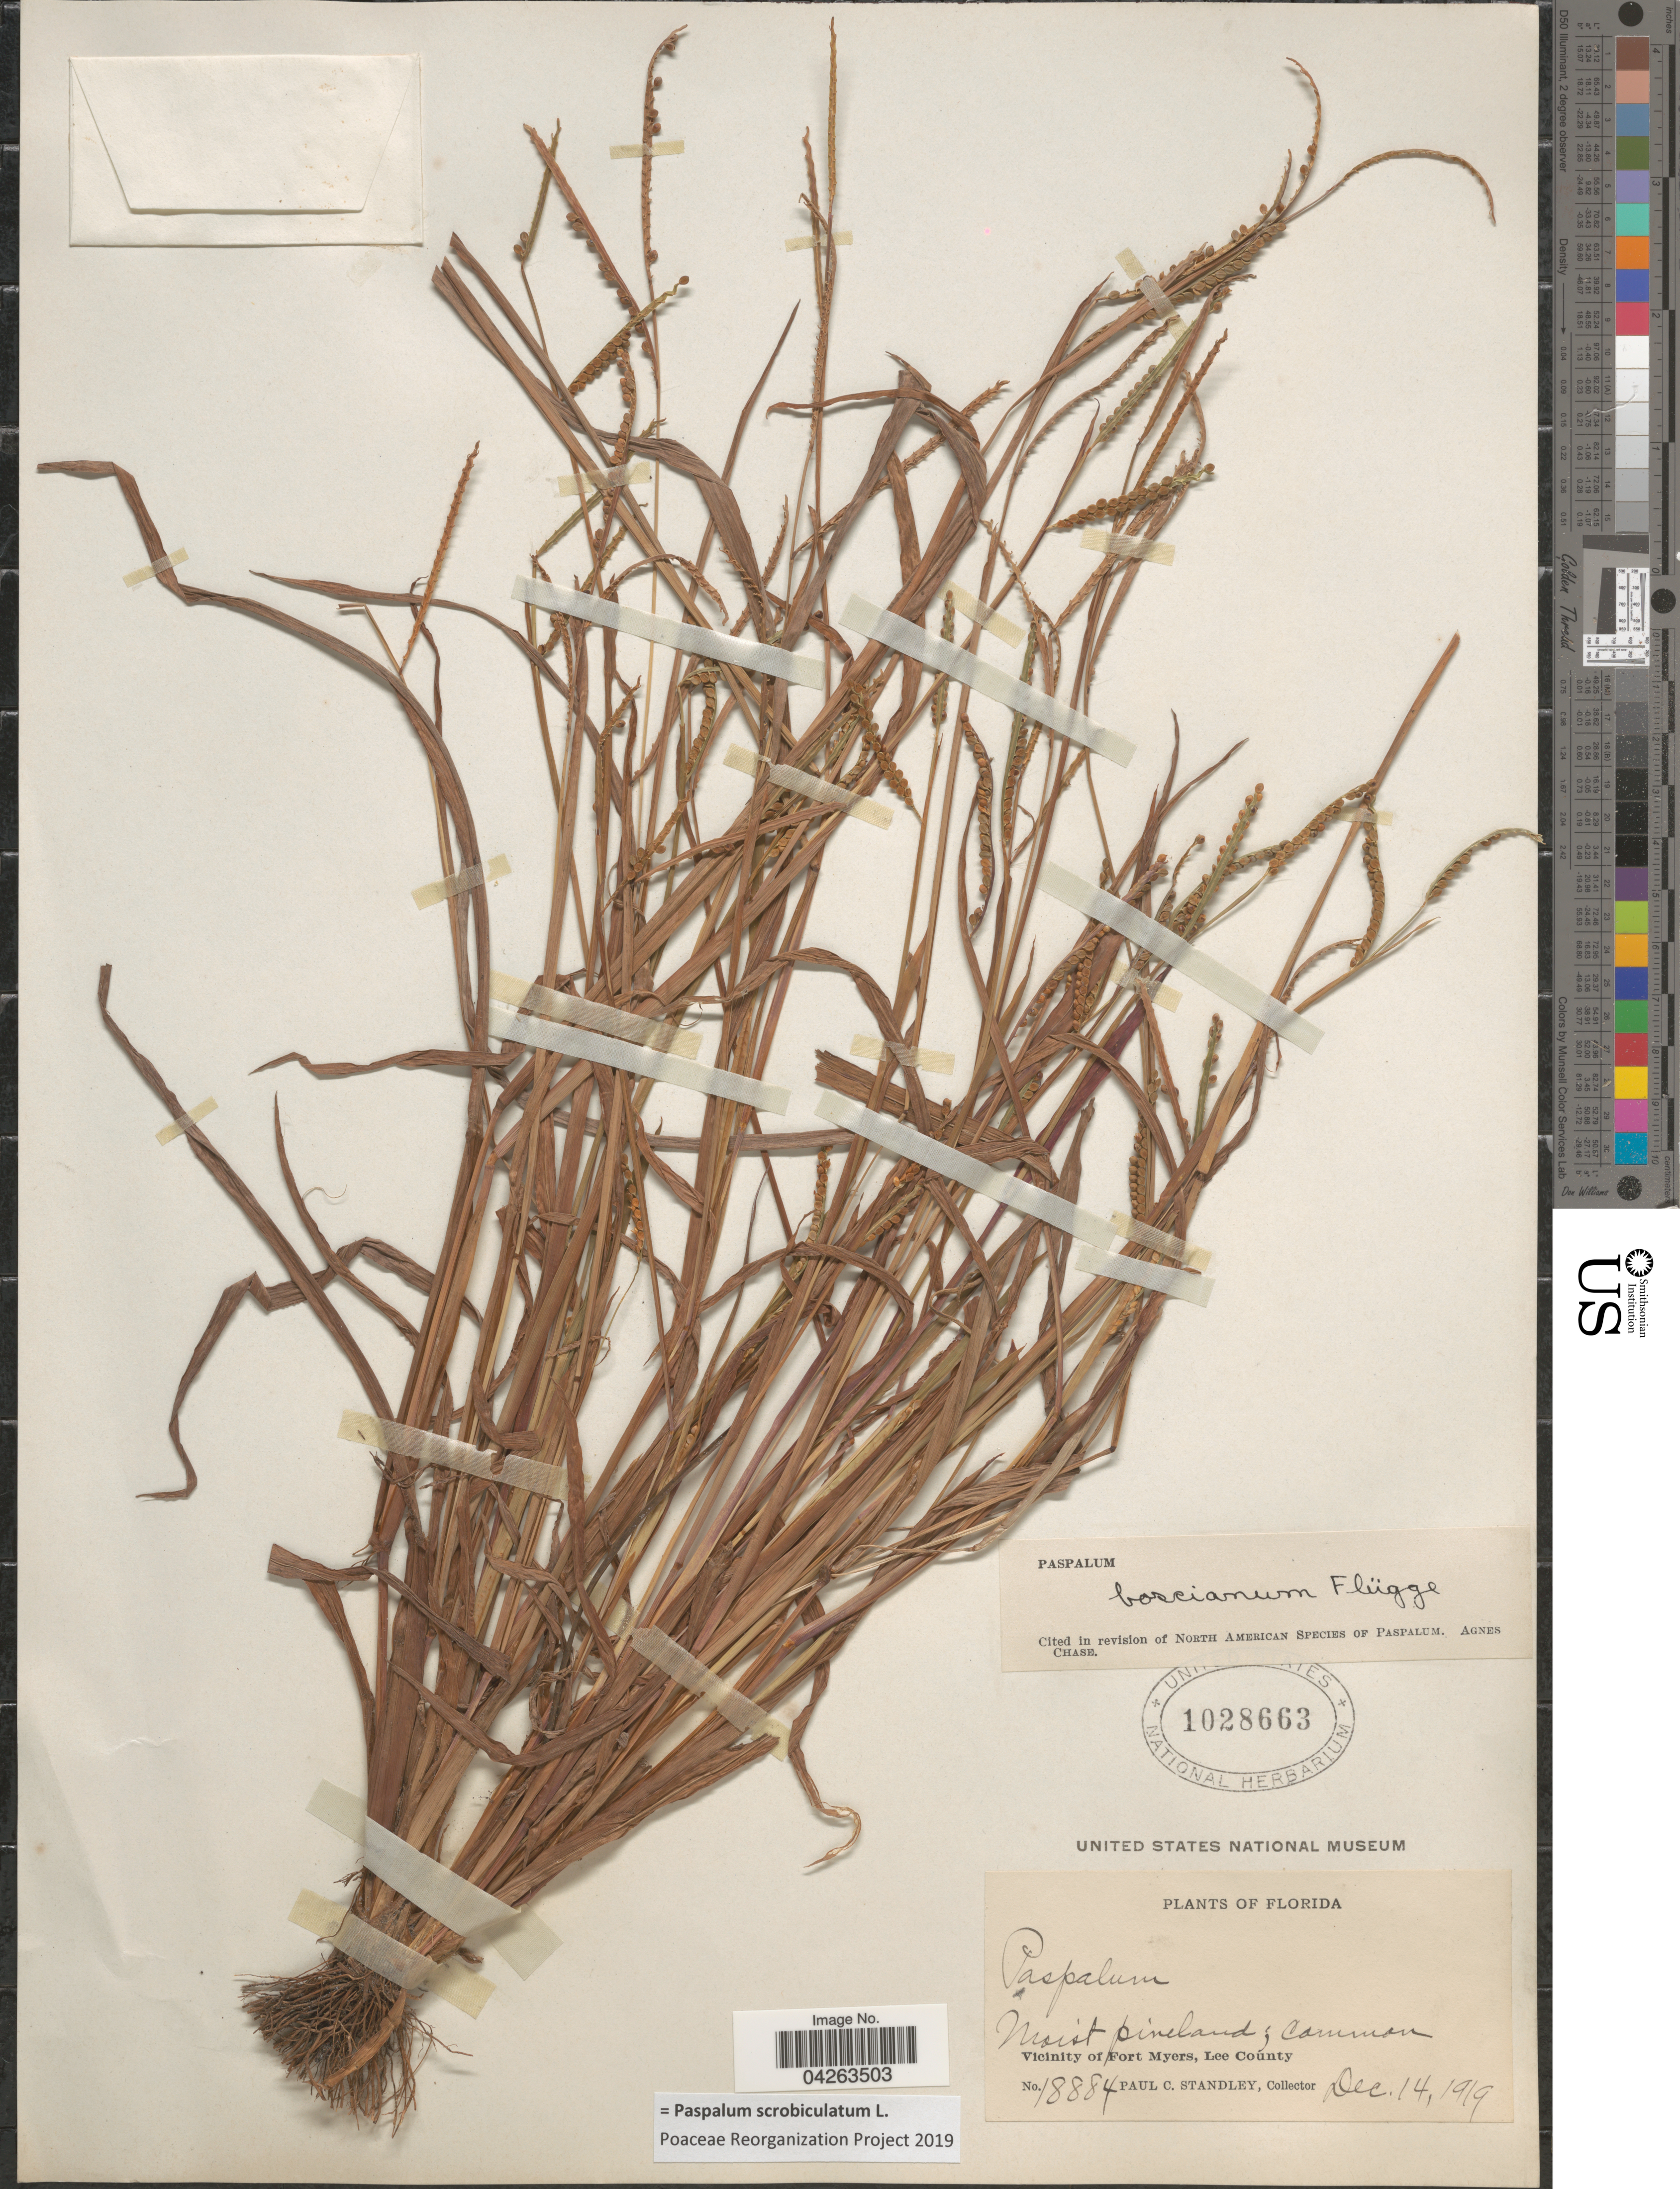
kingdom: Plantae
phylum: Tracheophyta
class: Liliopsida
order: Poales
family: Poaceae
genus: Paspalum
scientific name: Paspalum scrobiculatum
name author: L.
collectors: P. C. Standley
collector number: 18884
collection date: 1919-12-14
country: United States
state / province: Florida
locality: Vicinity of Fort Myers, Lee County.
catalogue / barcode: US 1028663